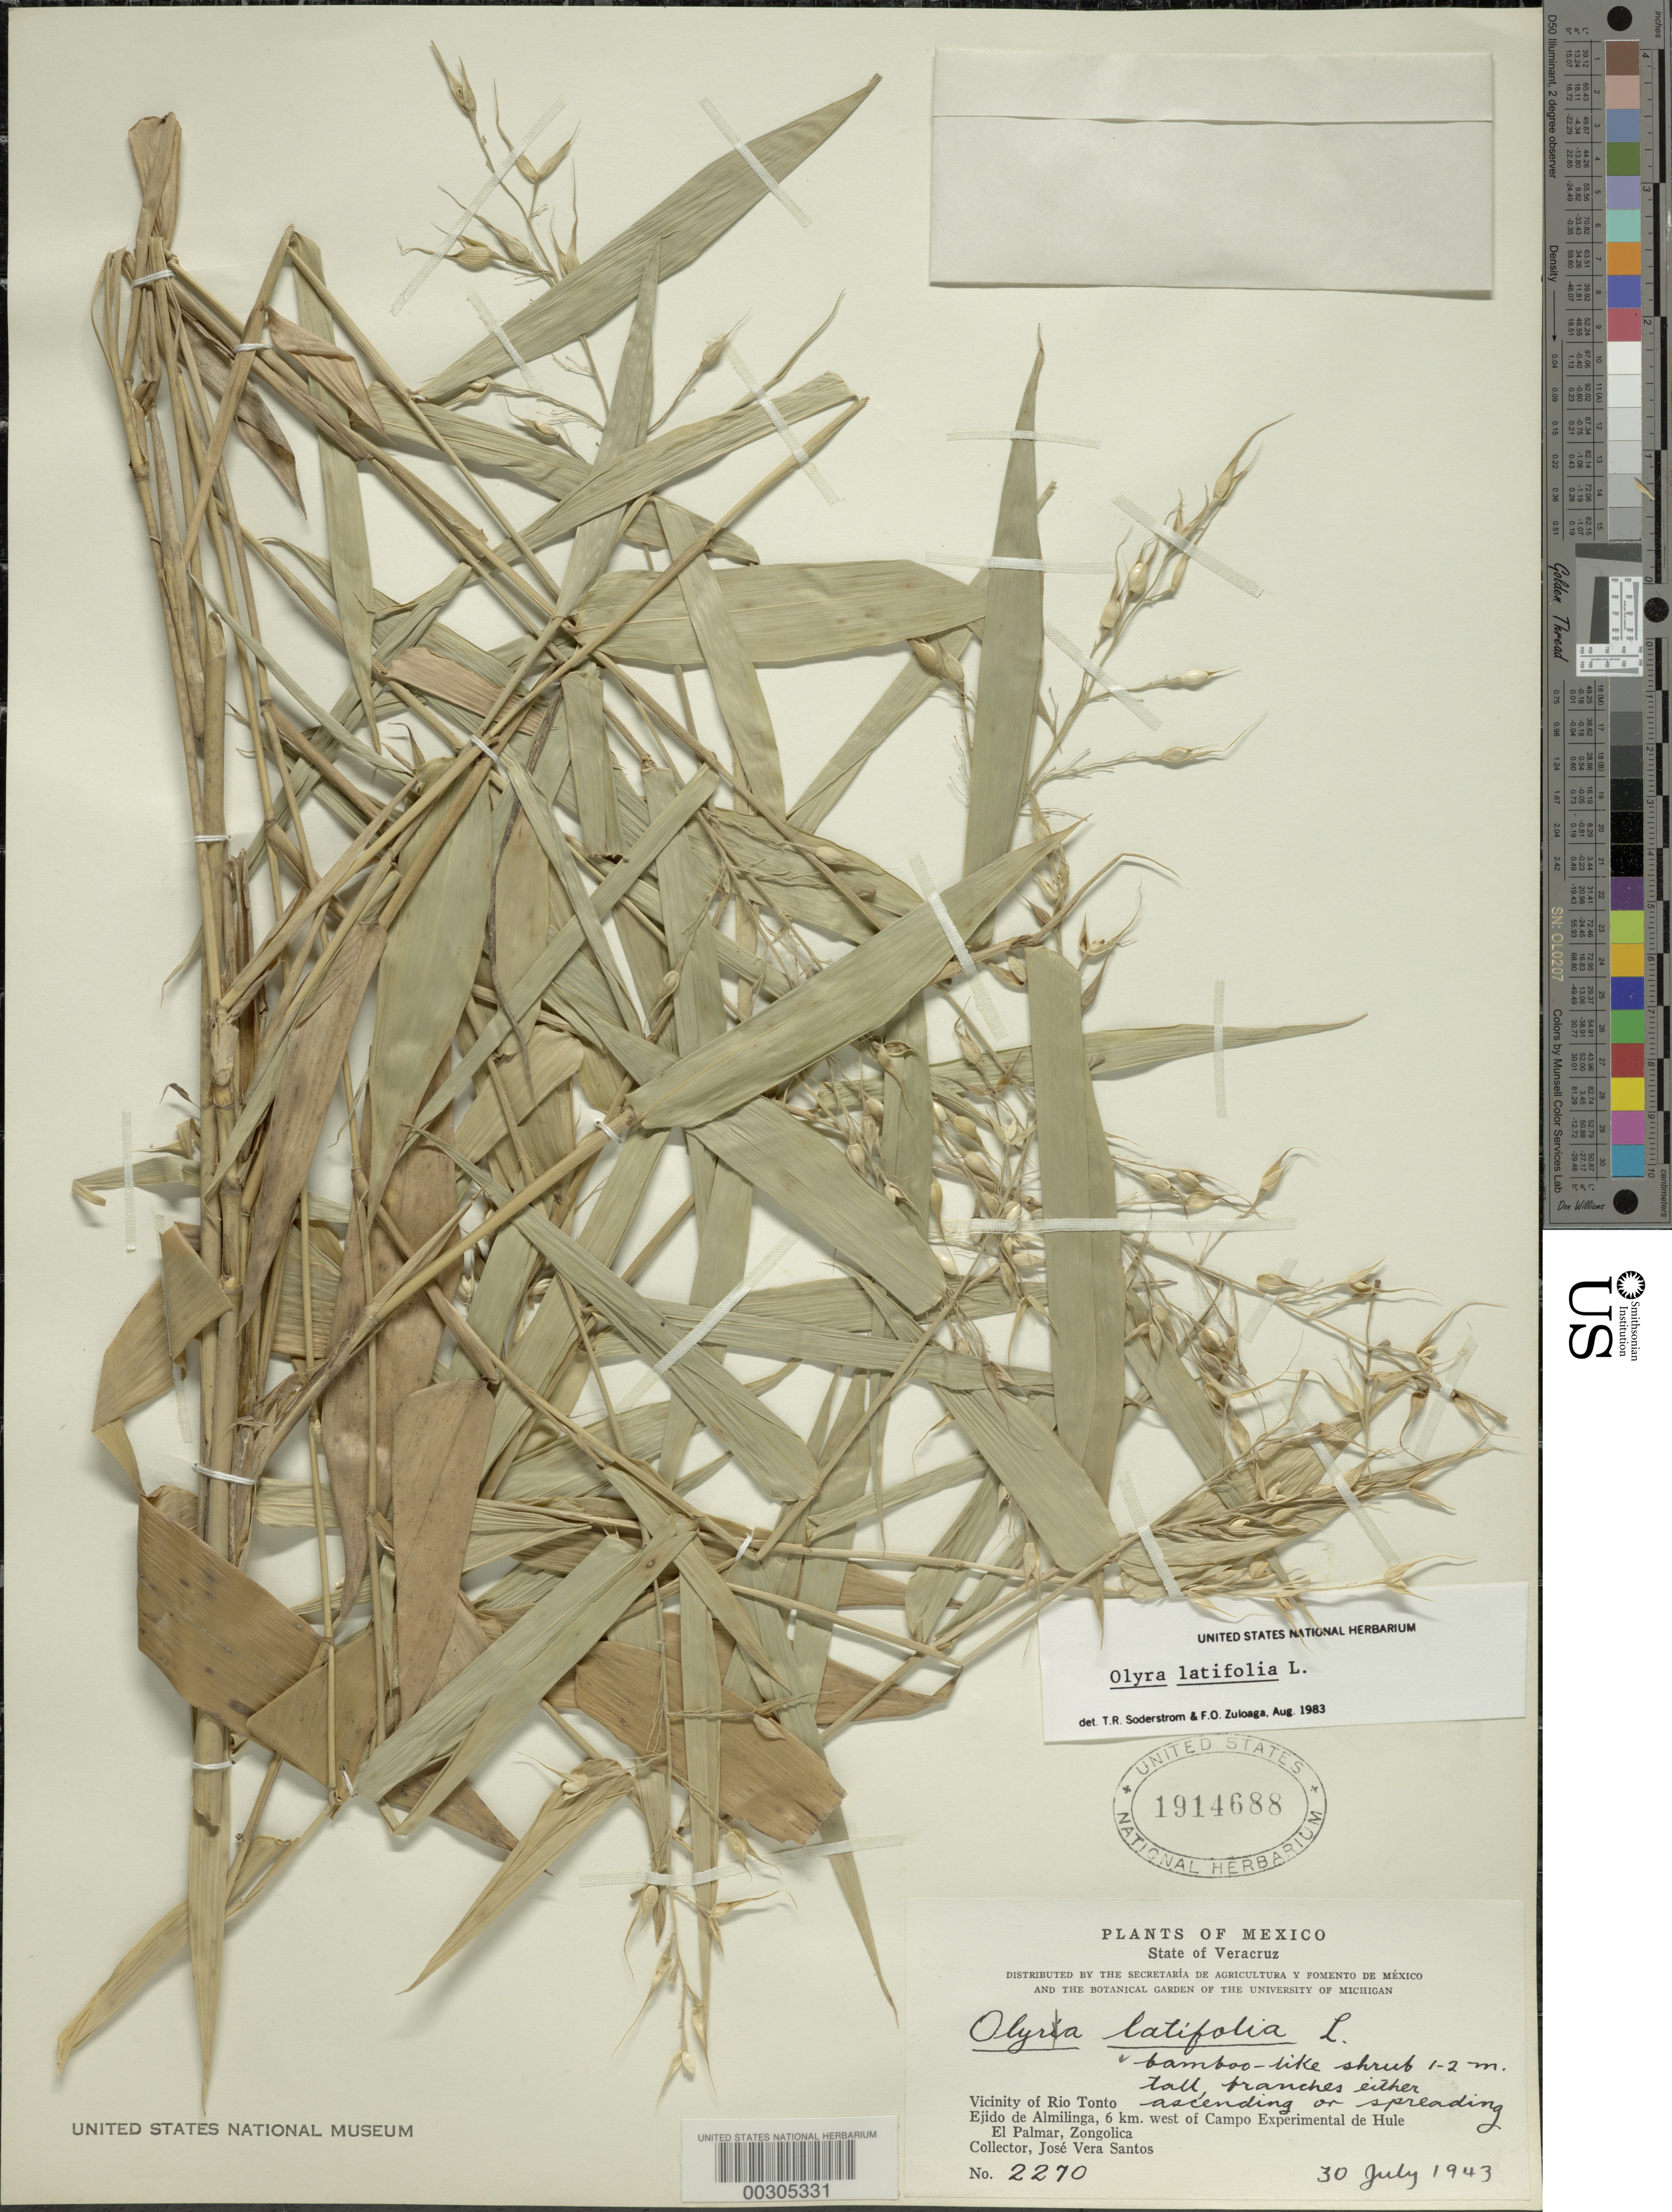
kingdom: Plantae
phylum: Tracheophyta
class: Liliopsida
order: Poales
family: Poaceae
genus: Olyra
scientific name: Olyra latifolia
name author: L.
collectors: J. V. Santos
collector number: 2270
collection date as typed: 30 Jul 1943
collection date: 1943-07-30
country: Mexico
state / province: Veracruz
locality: Rio tonto, ejido de almilinga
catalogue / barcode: US 1914688